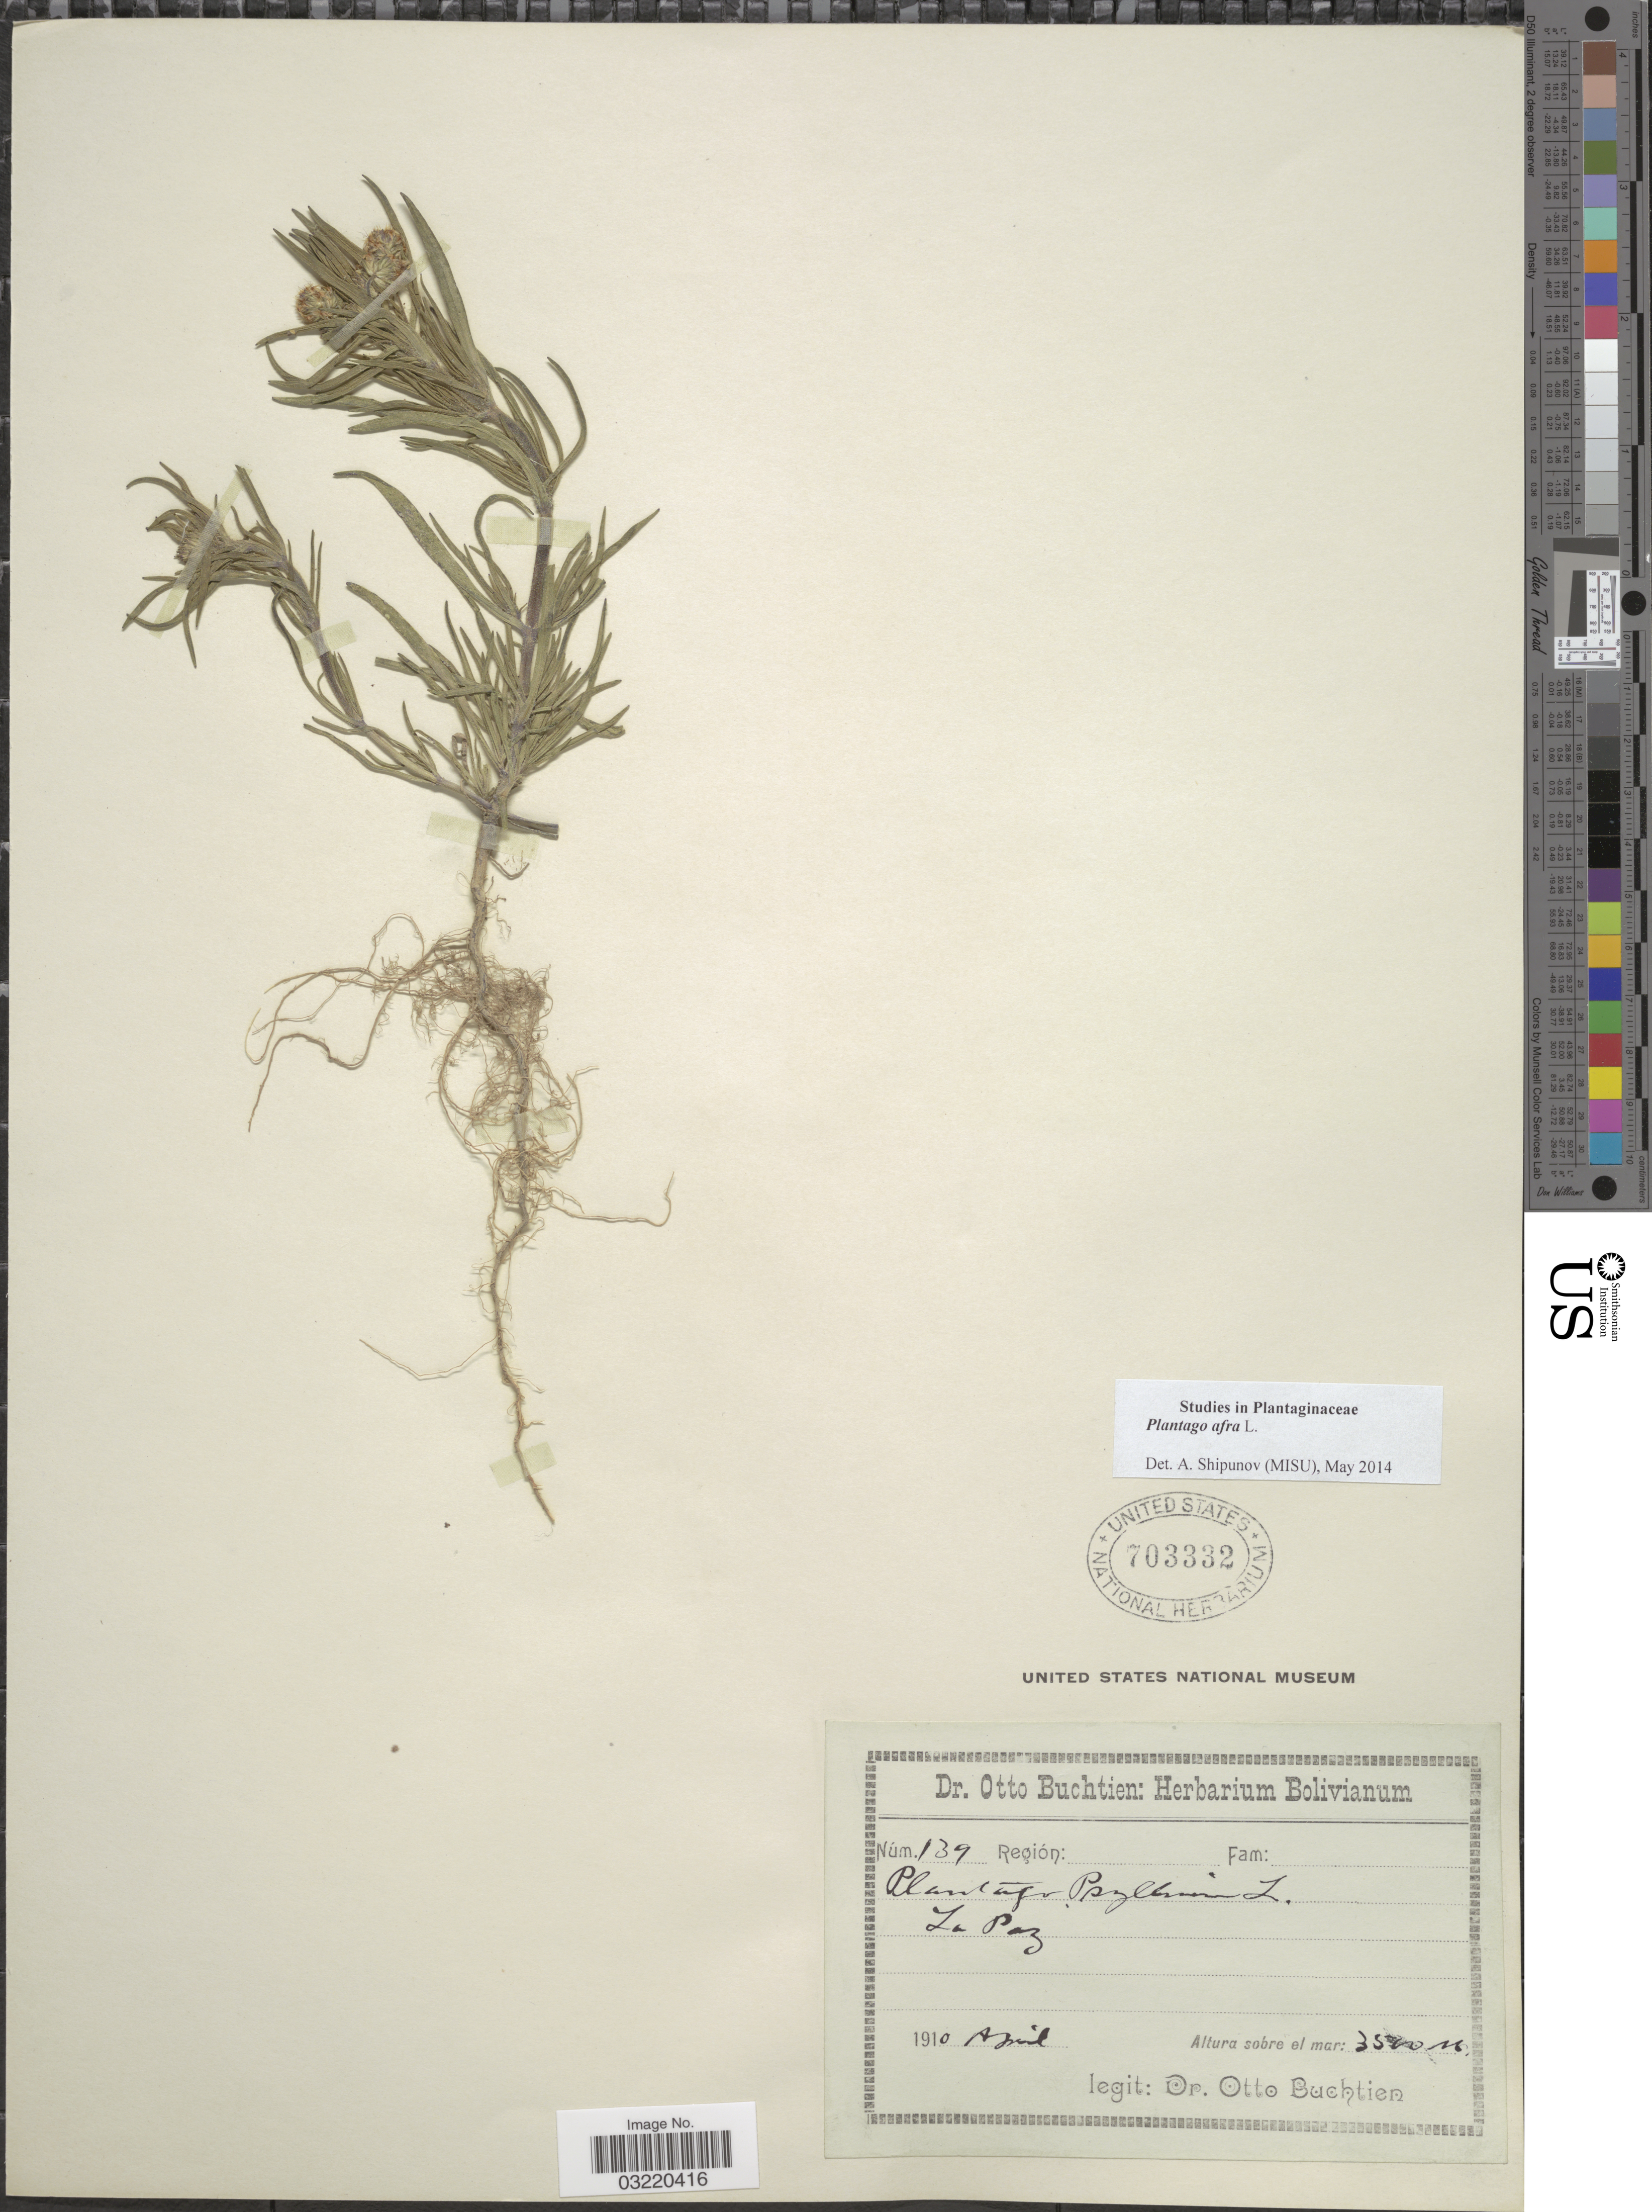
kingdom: Plantae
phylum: Tracheophyta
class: Magnoliopsida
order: Lamiales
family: Plantaginaceae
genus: Plantago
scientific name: Plantago afra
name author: L.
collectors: O. Buchtien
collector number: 139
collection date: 1910-04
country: Bolivia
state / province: La Paz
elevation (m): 3500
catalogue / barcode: US 703332